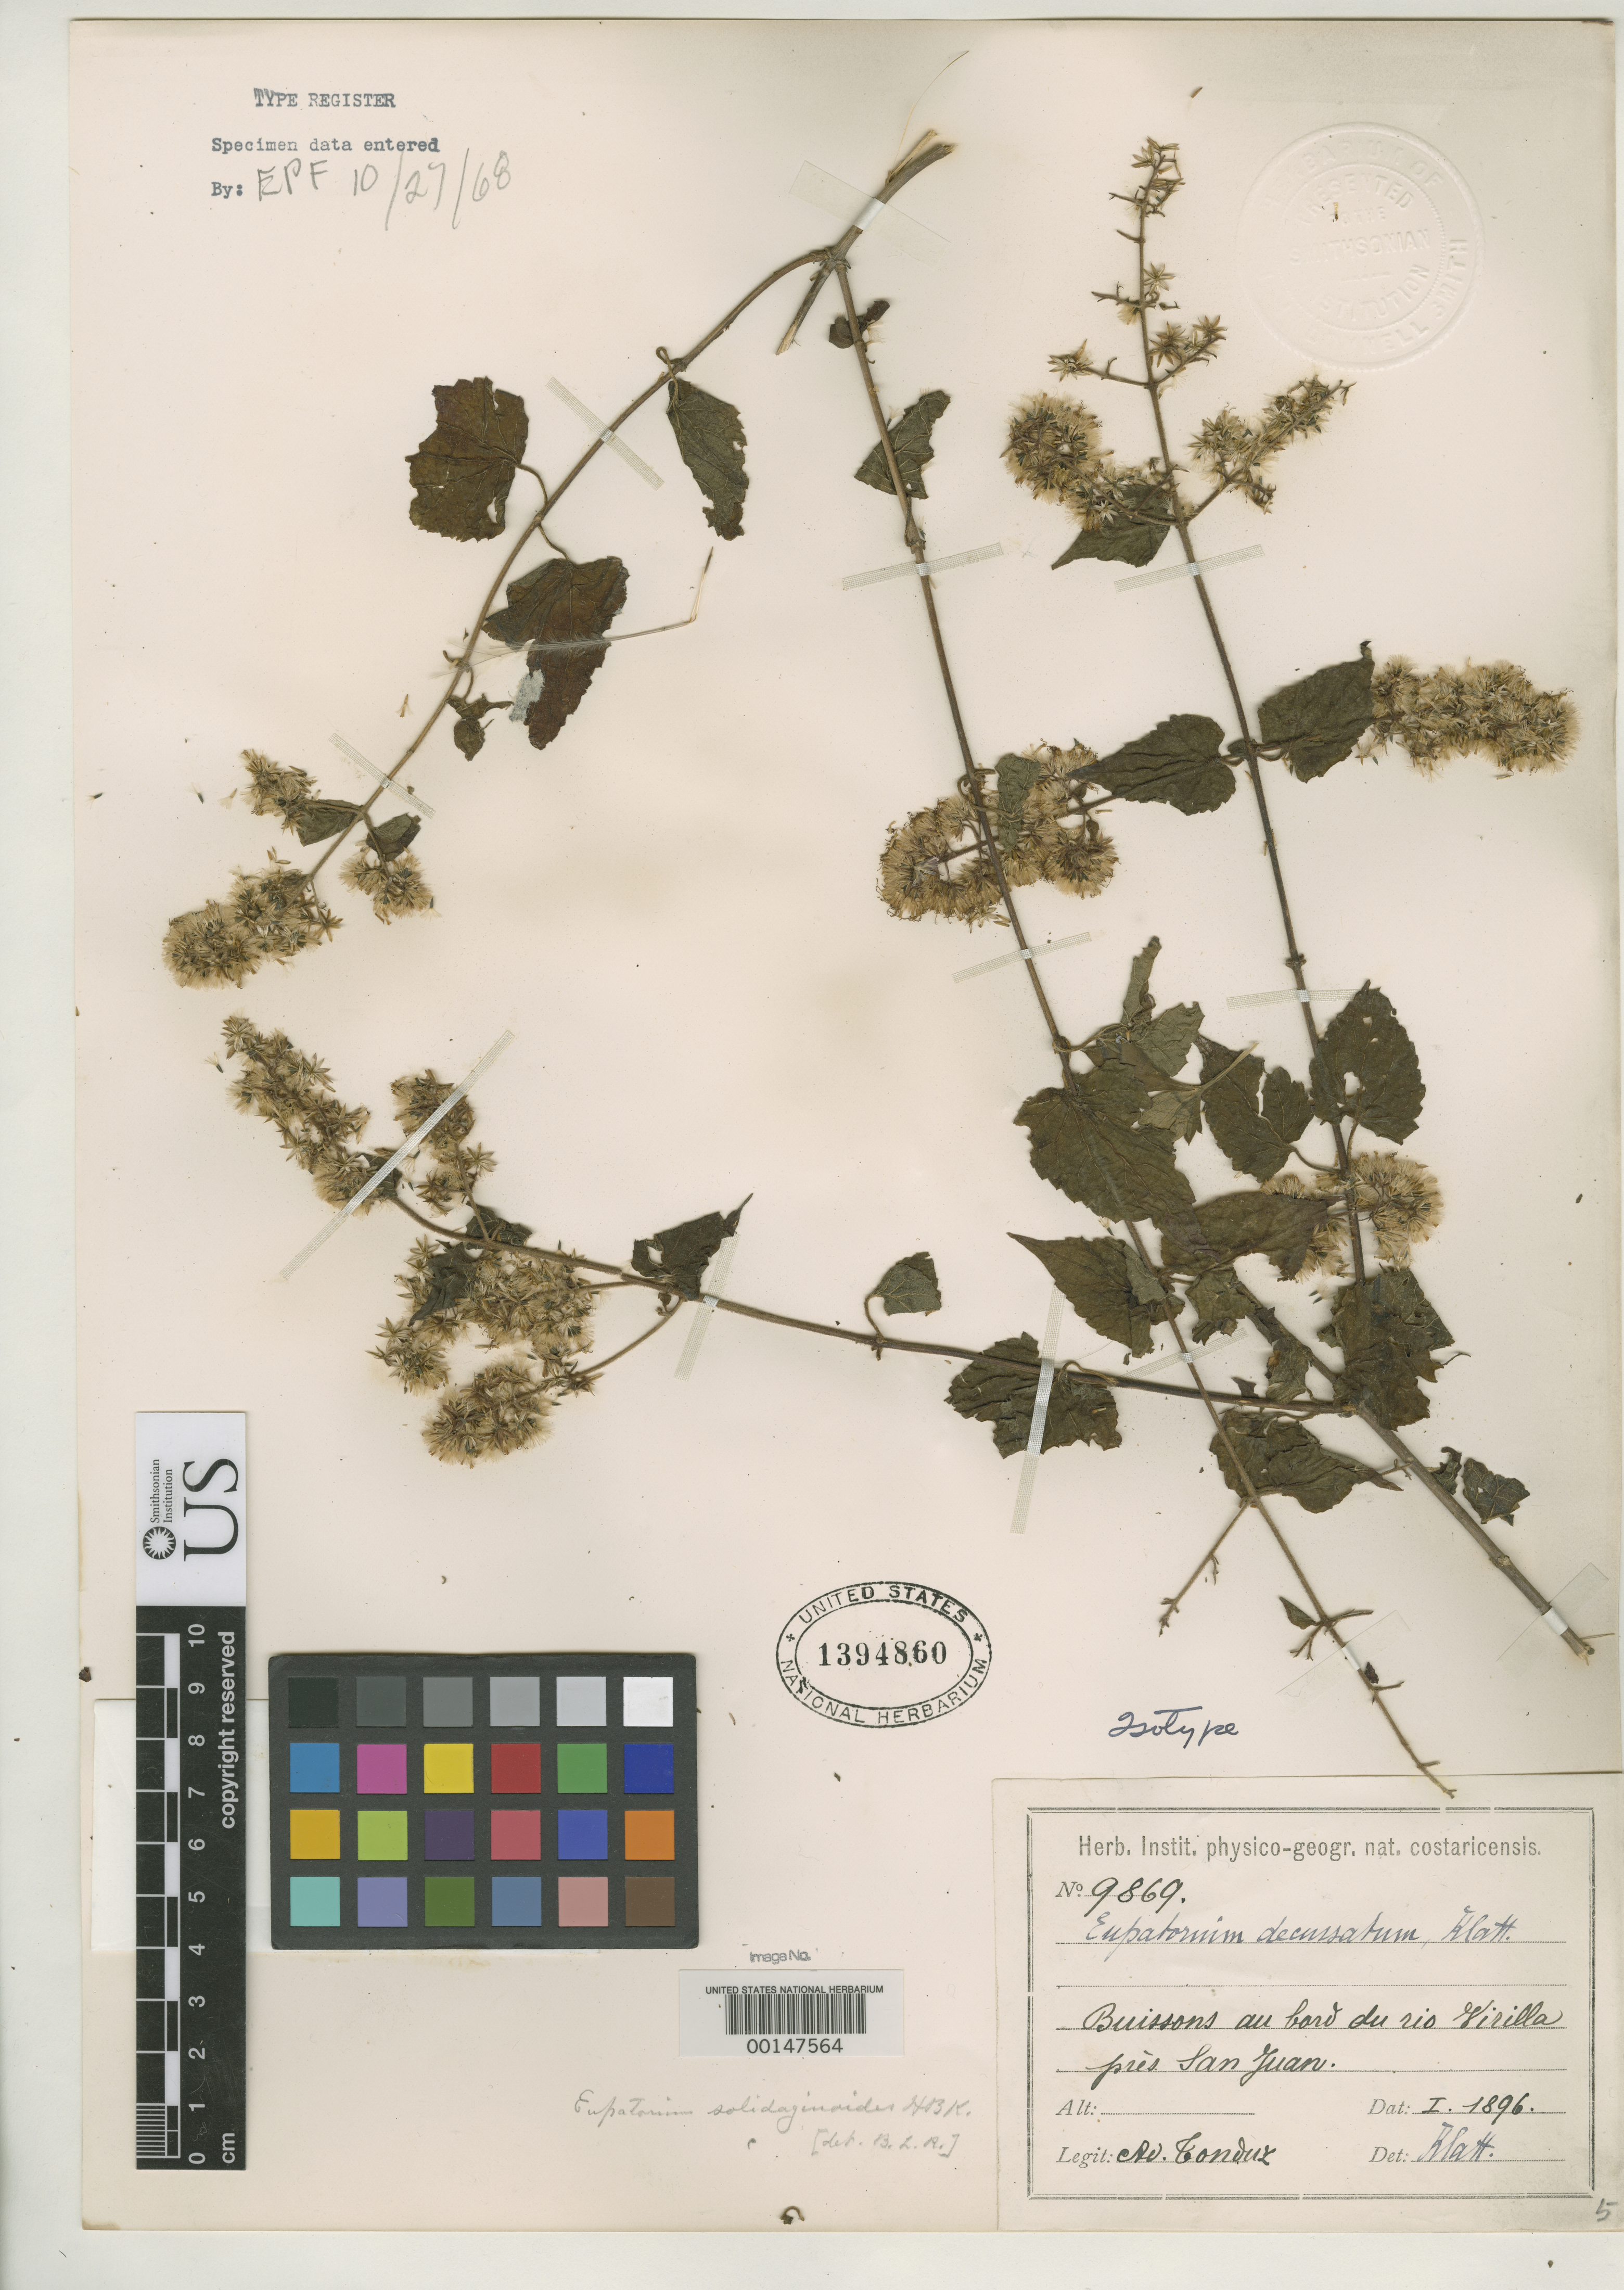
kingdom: Plantae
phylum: Tracheophyta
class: Magnoliopsida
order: Asterales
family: Asteraceae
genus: Eupatorium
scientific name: Eupatorium decussatum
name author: Klatt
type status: Isotype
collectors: A. Tonduz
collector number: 9869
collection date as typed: Jan 1896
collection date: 1896-01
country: Costa Rica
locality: San Juan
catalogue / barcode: US 1394860